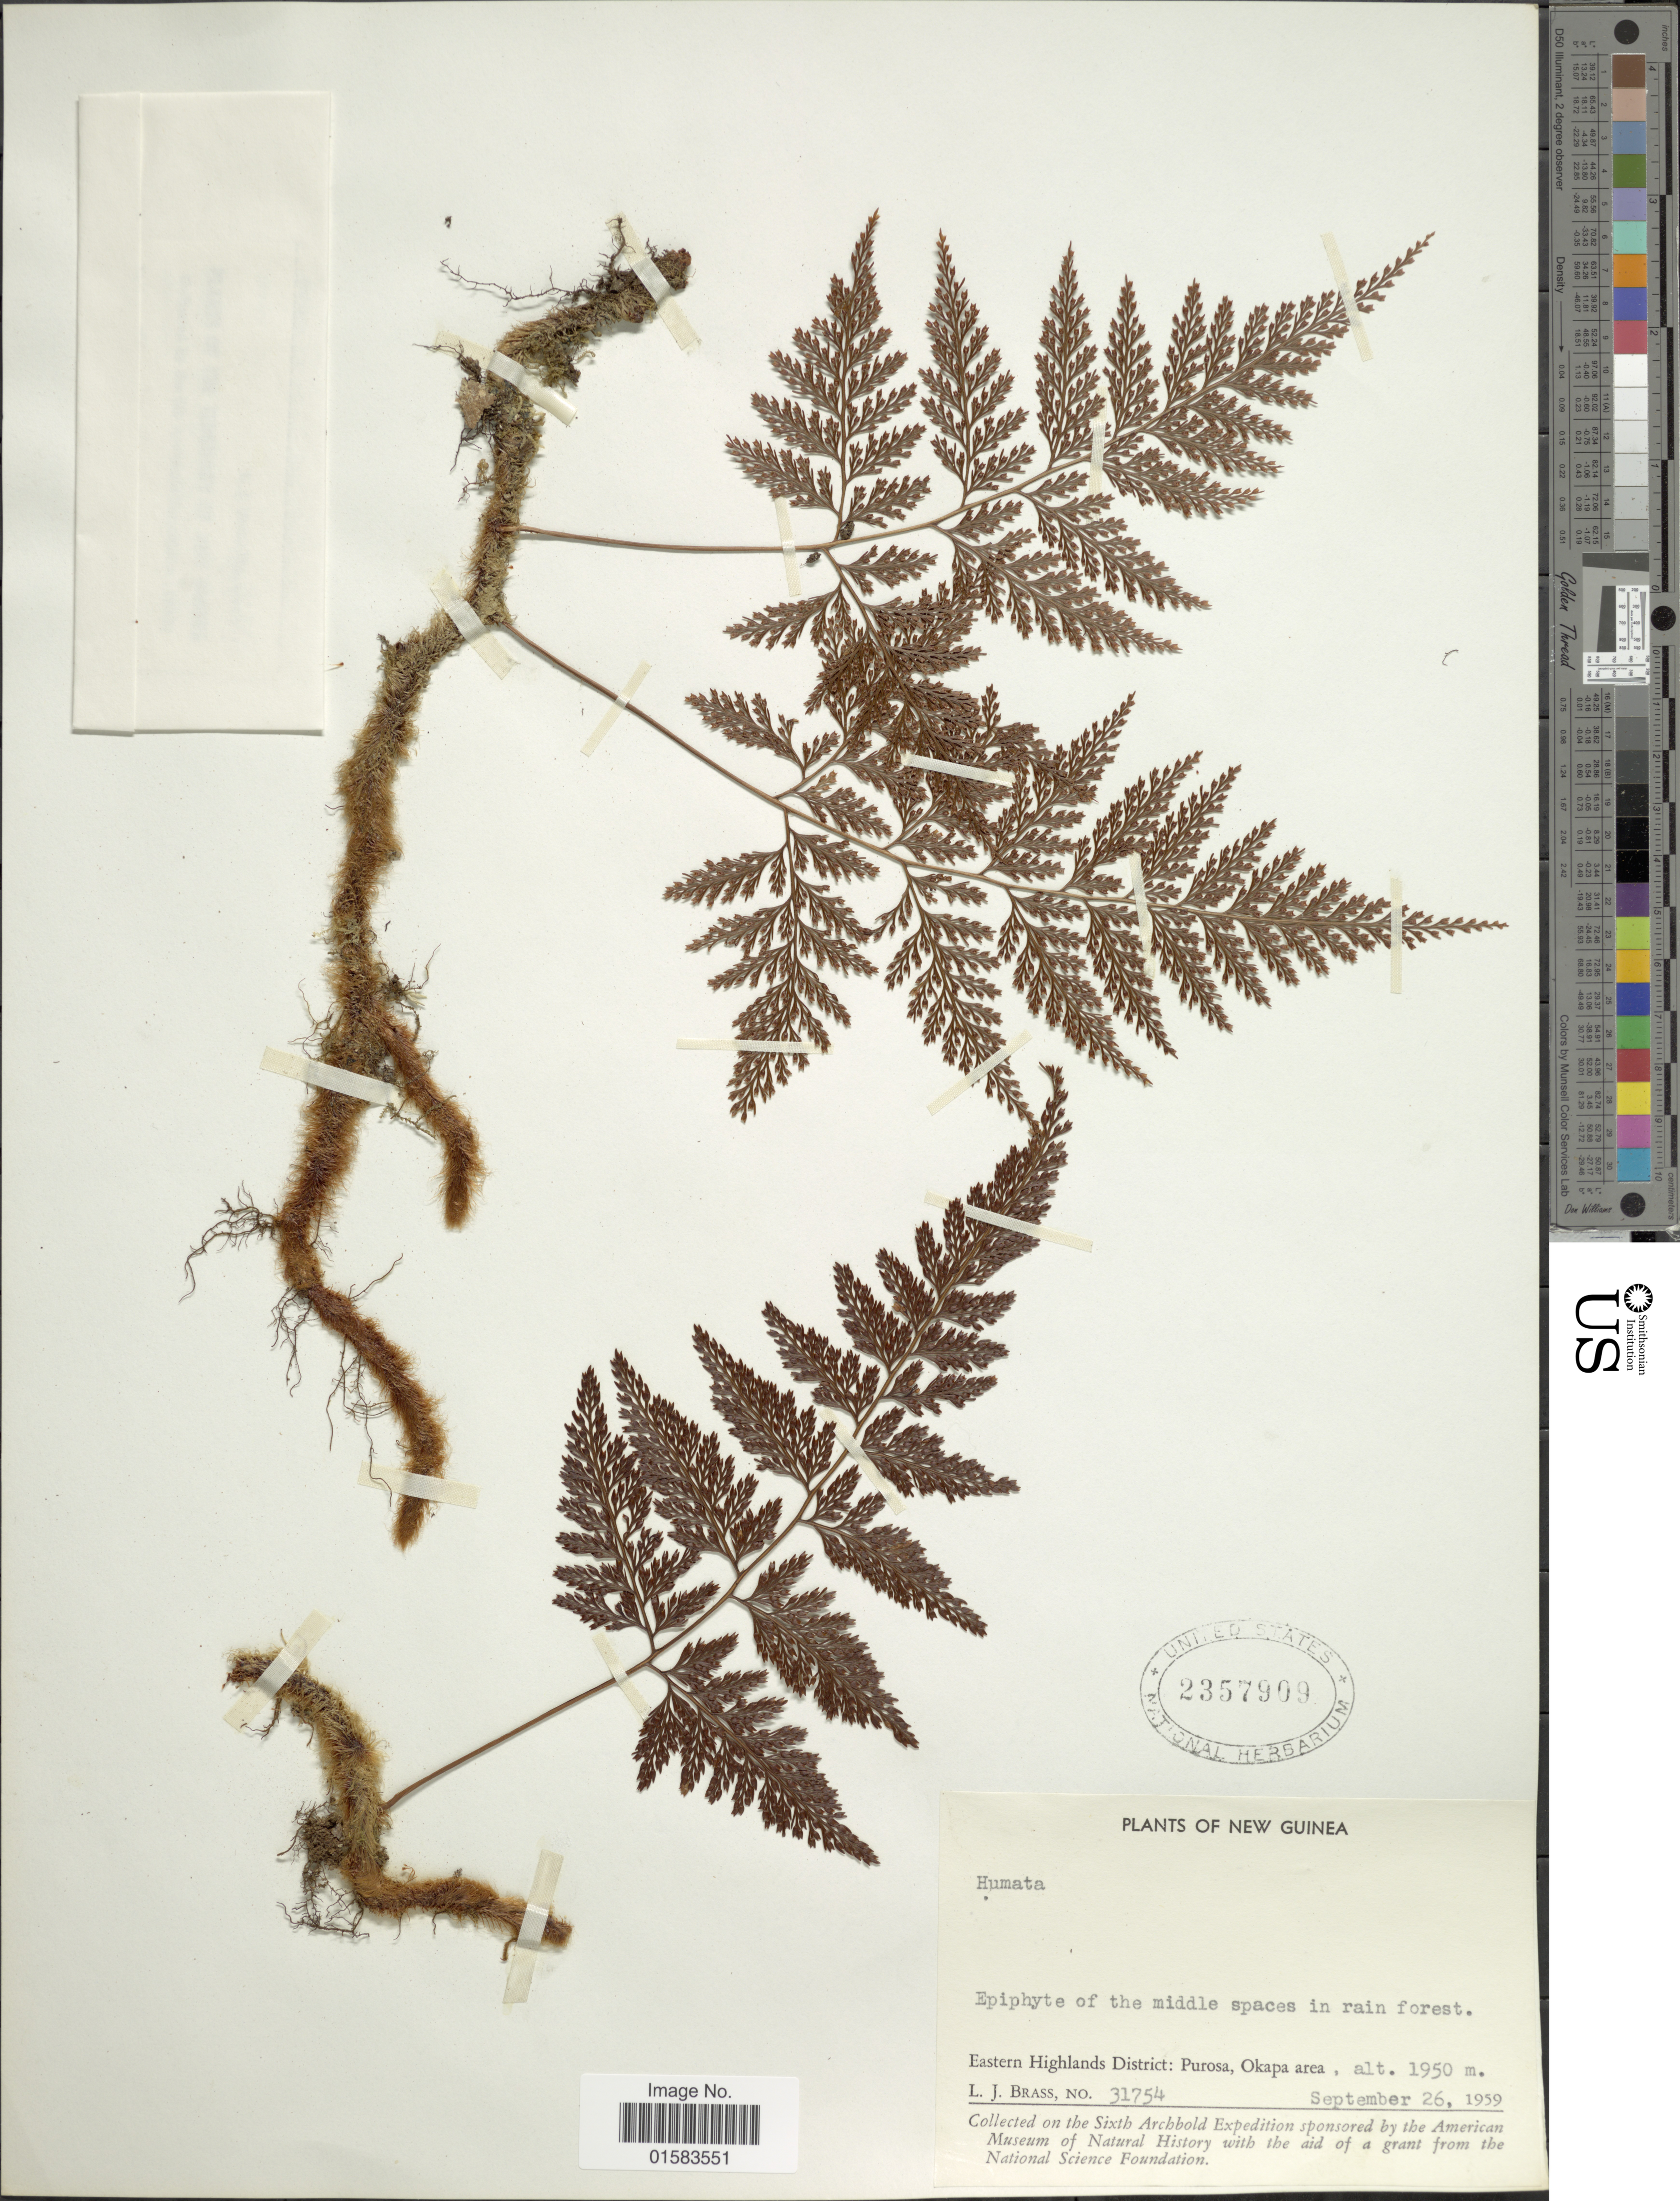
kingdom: Plantae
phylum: Tracheophyta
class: Polypodiopsida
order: Polypodiales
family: Davalliaceae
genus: Davallia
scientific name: Davallia sp.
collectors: L. J. Brass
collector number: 31754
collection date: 1959-09-26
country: Papua New Guinea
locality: New Guinea, Eastern Highlands District: Purosa, Okapa area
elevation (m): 1950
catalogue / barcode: US 2357909